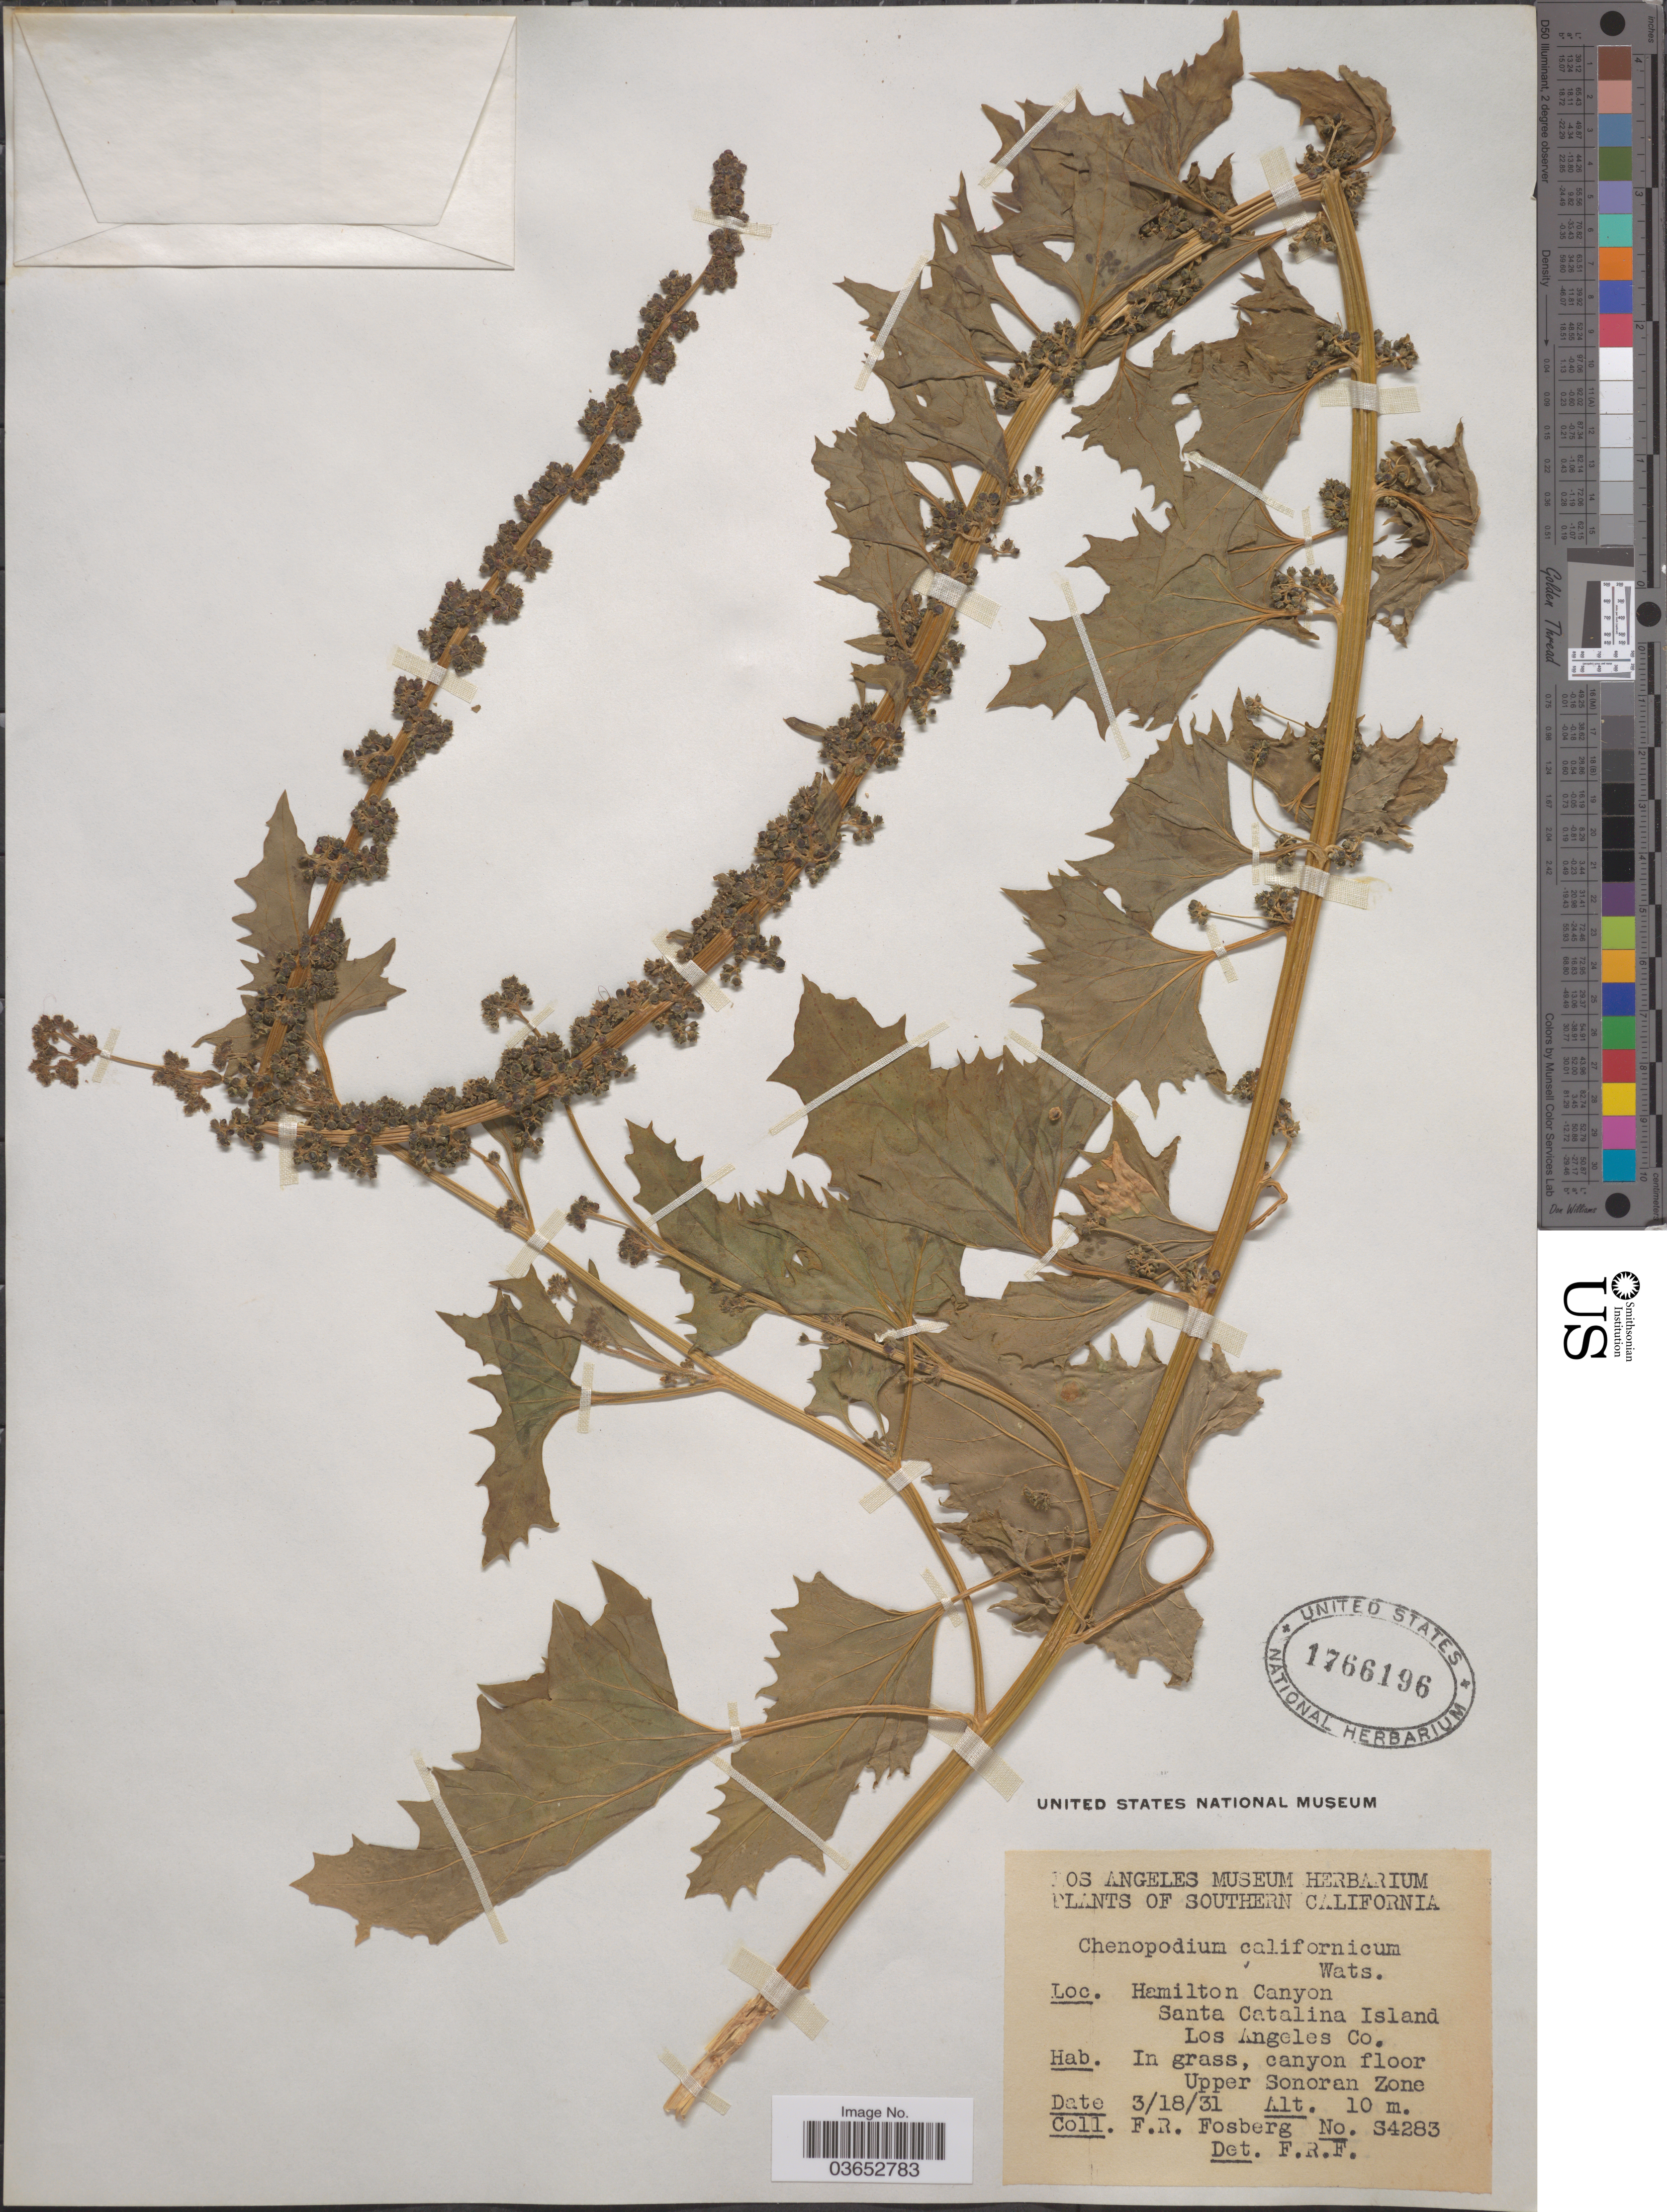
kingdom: Plantae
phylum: Tracheophyta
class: Magnoliopsida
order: Caryophyllales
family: Amaranthaceae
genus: Chenopodium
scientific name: Chenopodium californicum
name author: S. Watson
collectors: F. R. Fosberg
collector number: S4283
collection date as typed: Transcribed d/m/y: 18/3/31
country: United States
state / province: California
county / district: Los Angeles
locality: Southern California. Hamilton Canyon. Santa Catalina Island. Los Angeles Co. Canyon floor Upper Sonoran Zone.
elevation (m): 10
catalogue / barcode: US 1766196